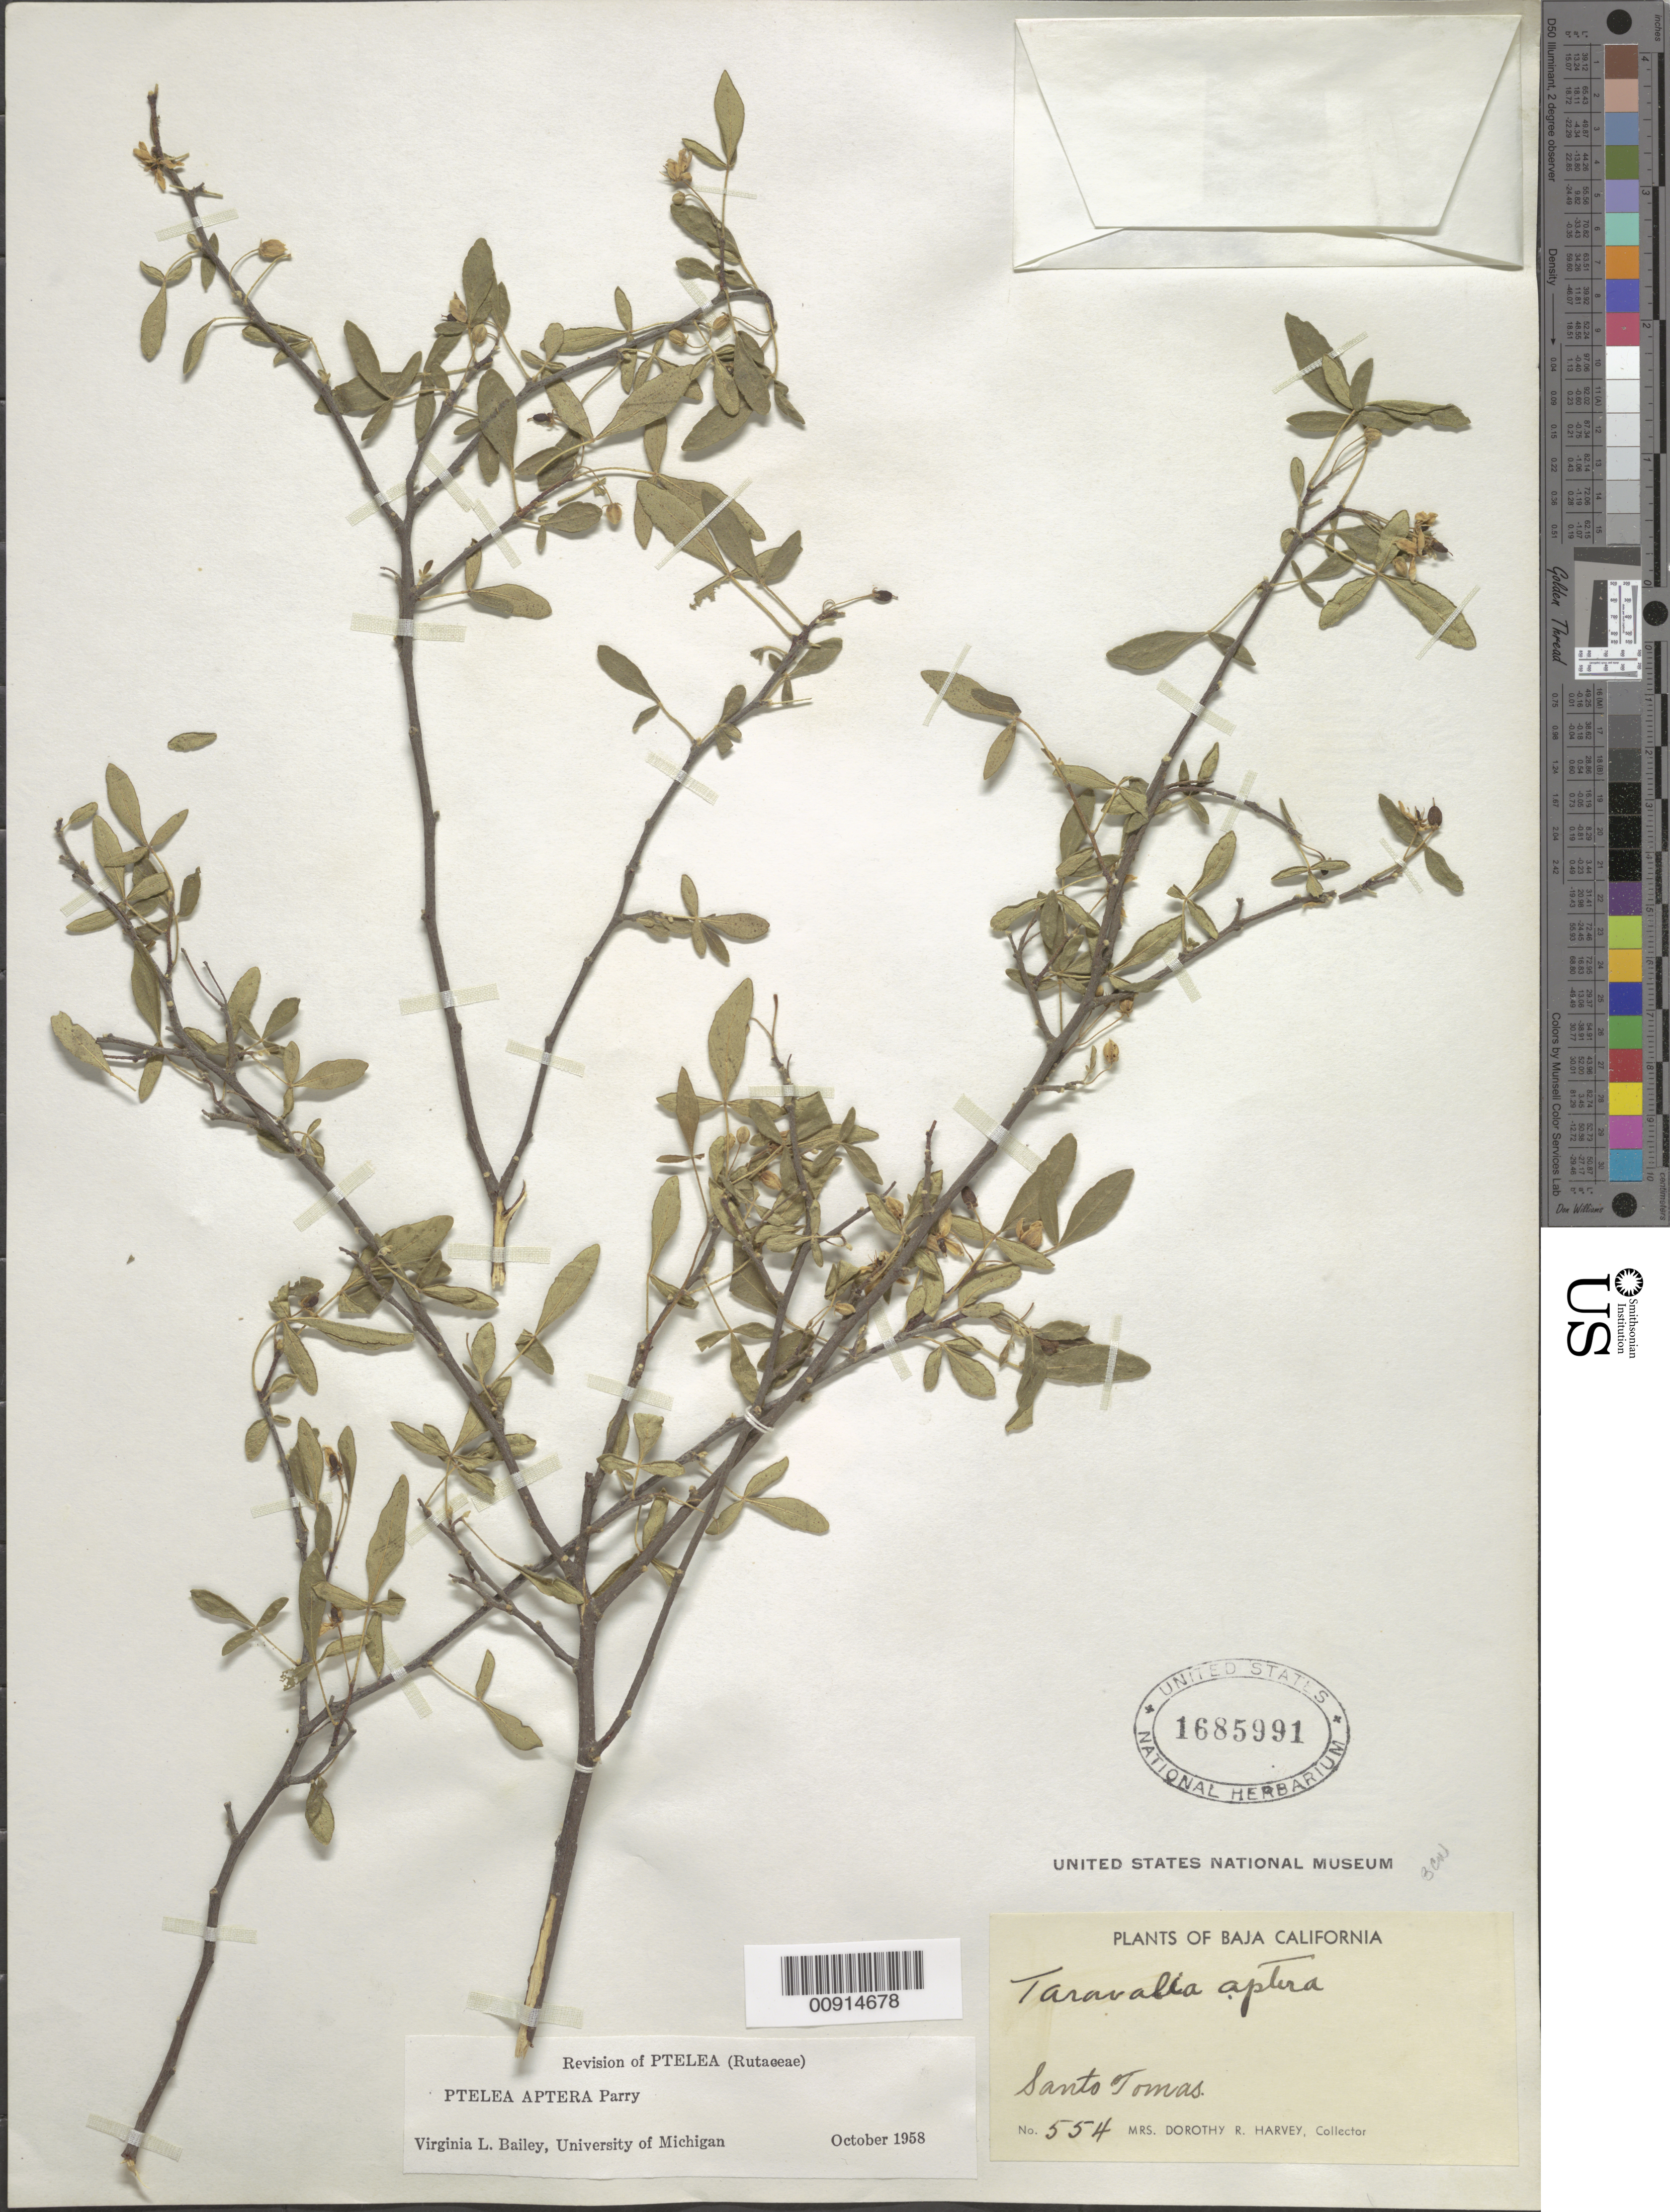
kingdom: Plantae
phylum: Tracheophyta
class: Magnoliopsida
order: Sapindales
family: Rutaceae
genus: Ptelea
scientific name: Ptelea aptera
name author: Parry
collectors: Harvey, Mrs. D. R.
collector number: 554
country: Mexico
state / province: Baja California Norte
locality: Santo Tomas, Baja California.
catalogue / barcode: US 1685991